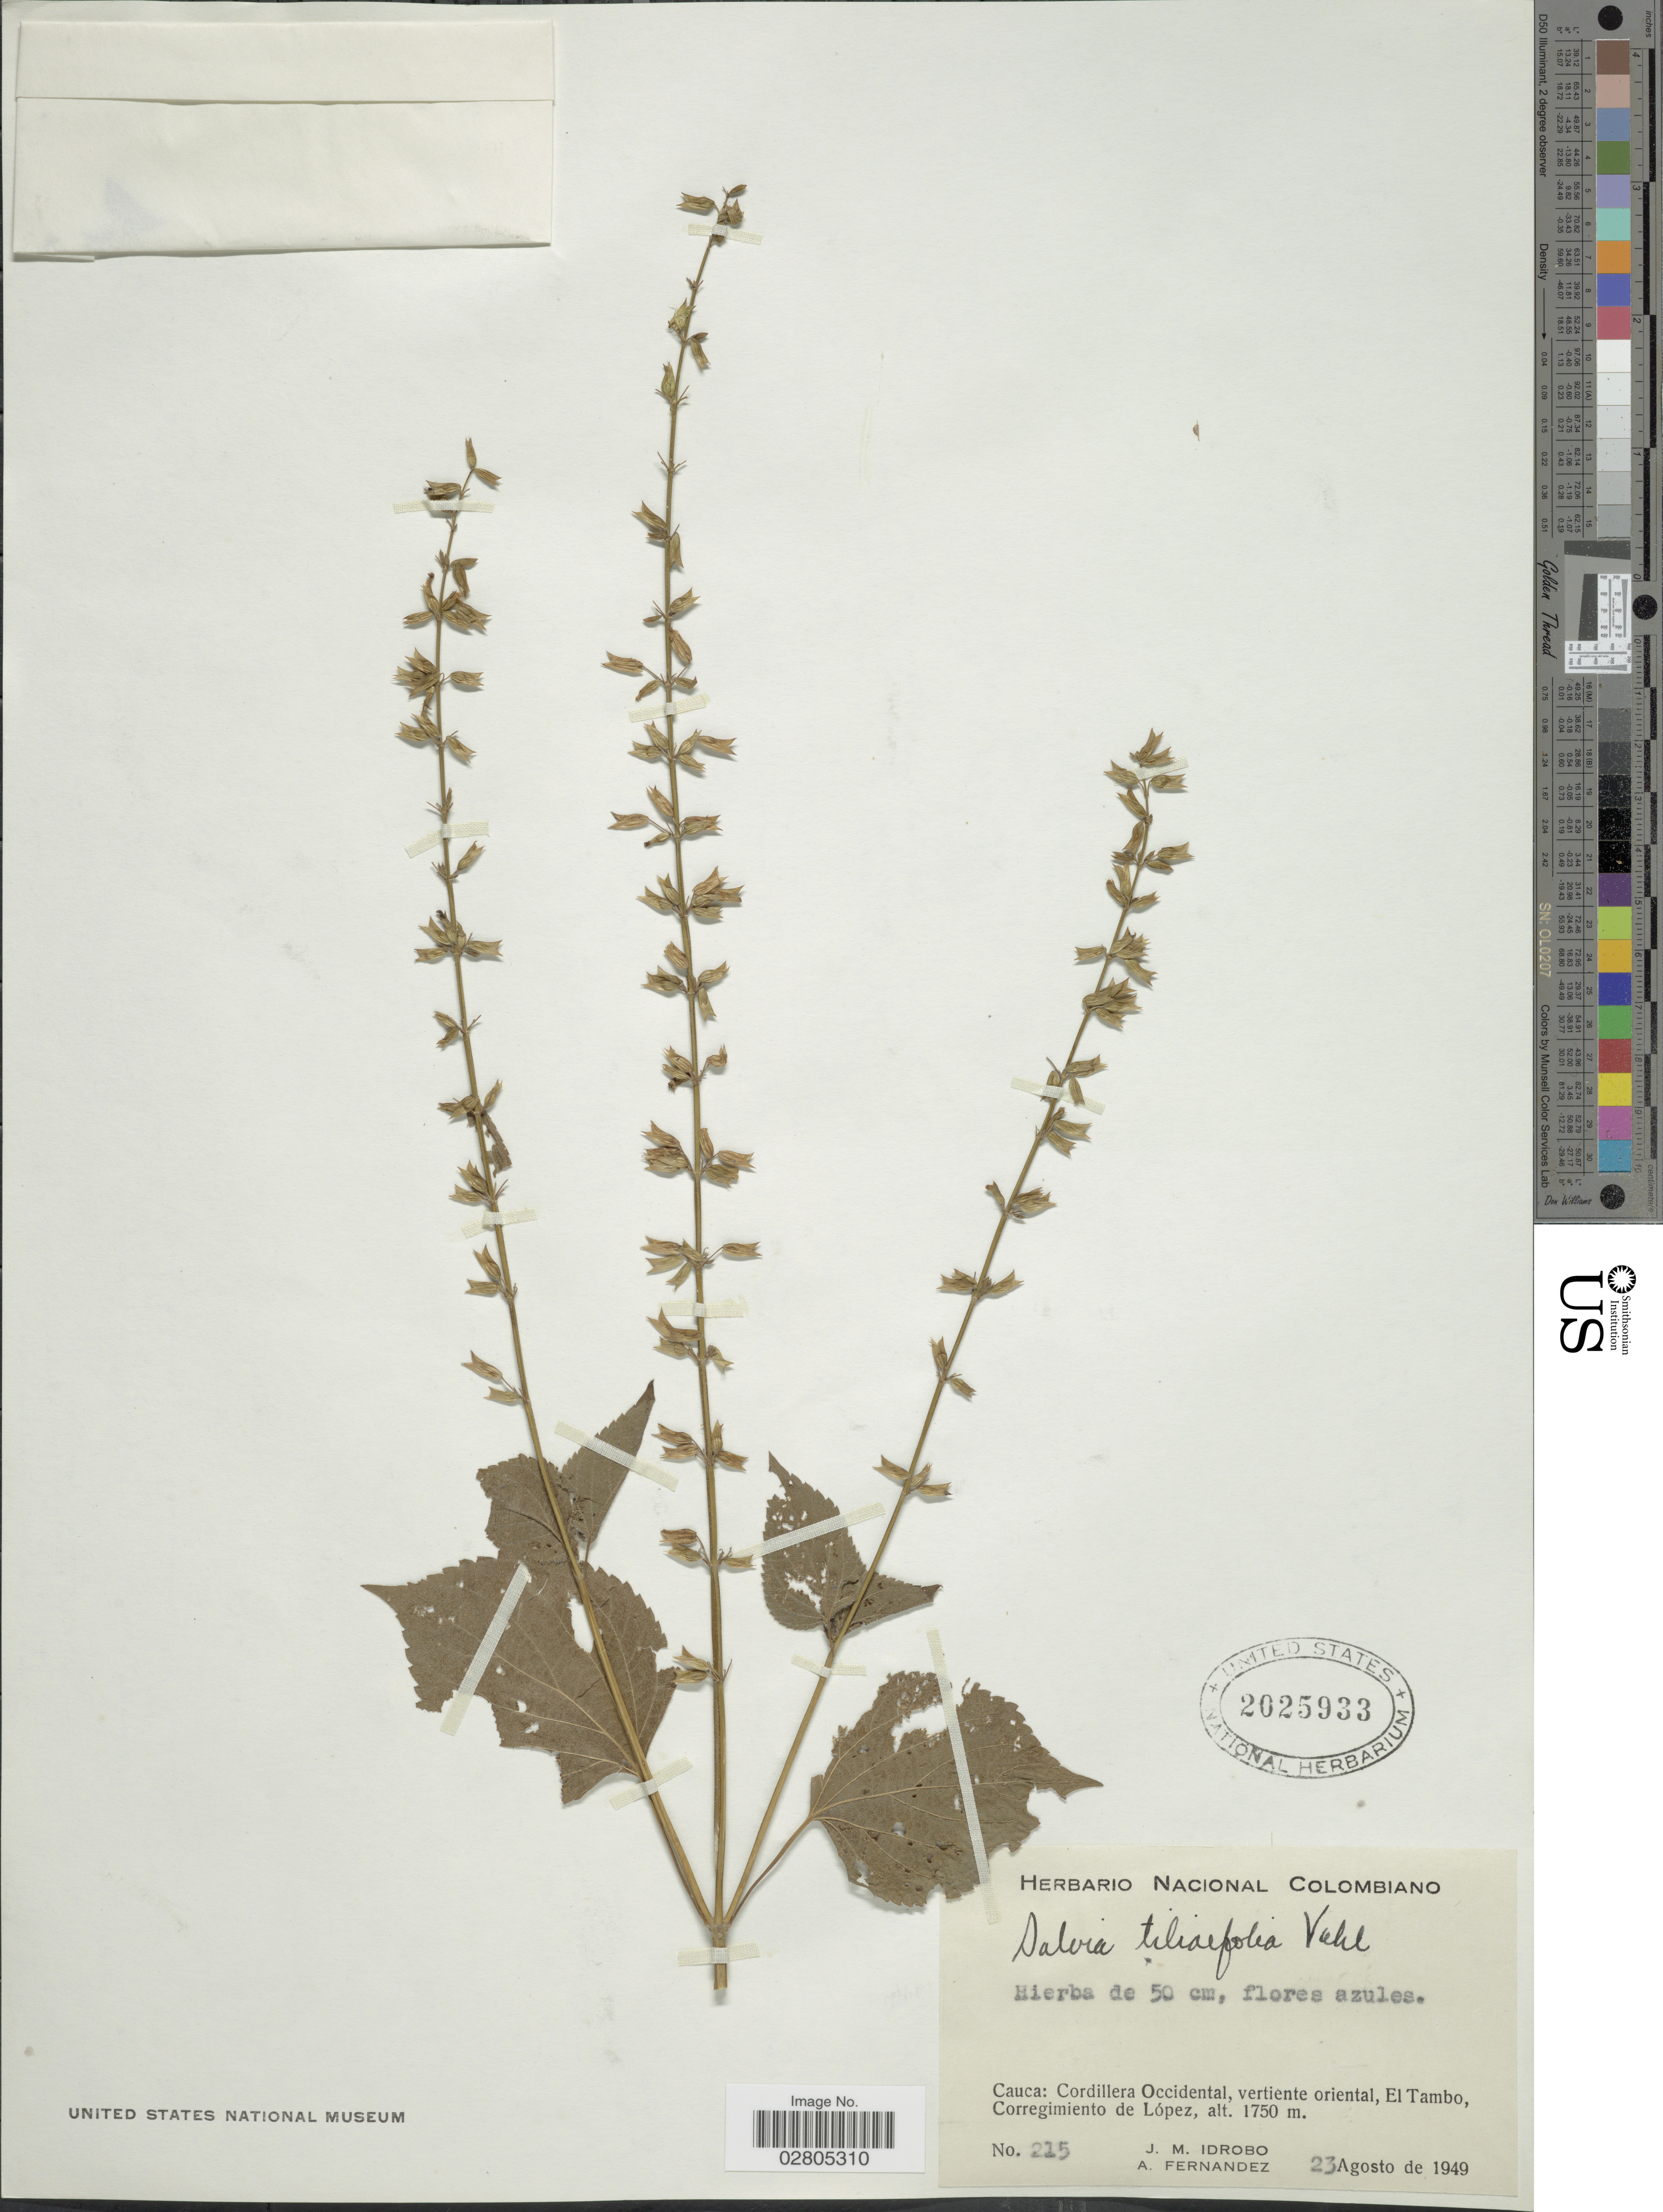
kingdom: Plantae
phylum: Tracheophyta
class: Magnoliopsida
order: Lamiales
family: Lamiaceae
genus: Salvia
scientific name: Salvia tiliifolia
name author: Vahl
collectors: J. M. Idrobo & A. Fernandez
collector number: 215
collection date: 1949-08-23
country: Colombia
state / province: Cauca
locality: Cordillera Occidental, vertiente oriental, El Tambo, Corregimiento de López.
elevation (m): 1750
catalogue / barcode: US 2025933